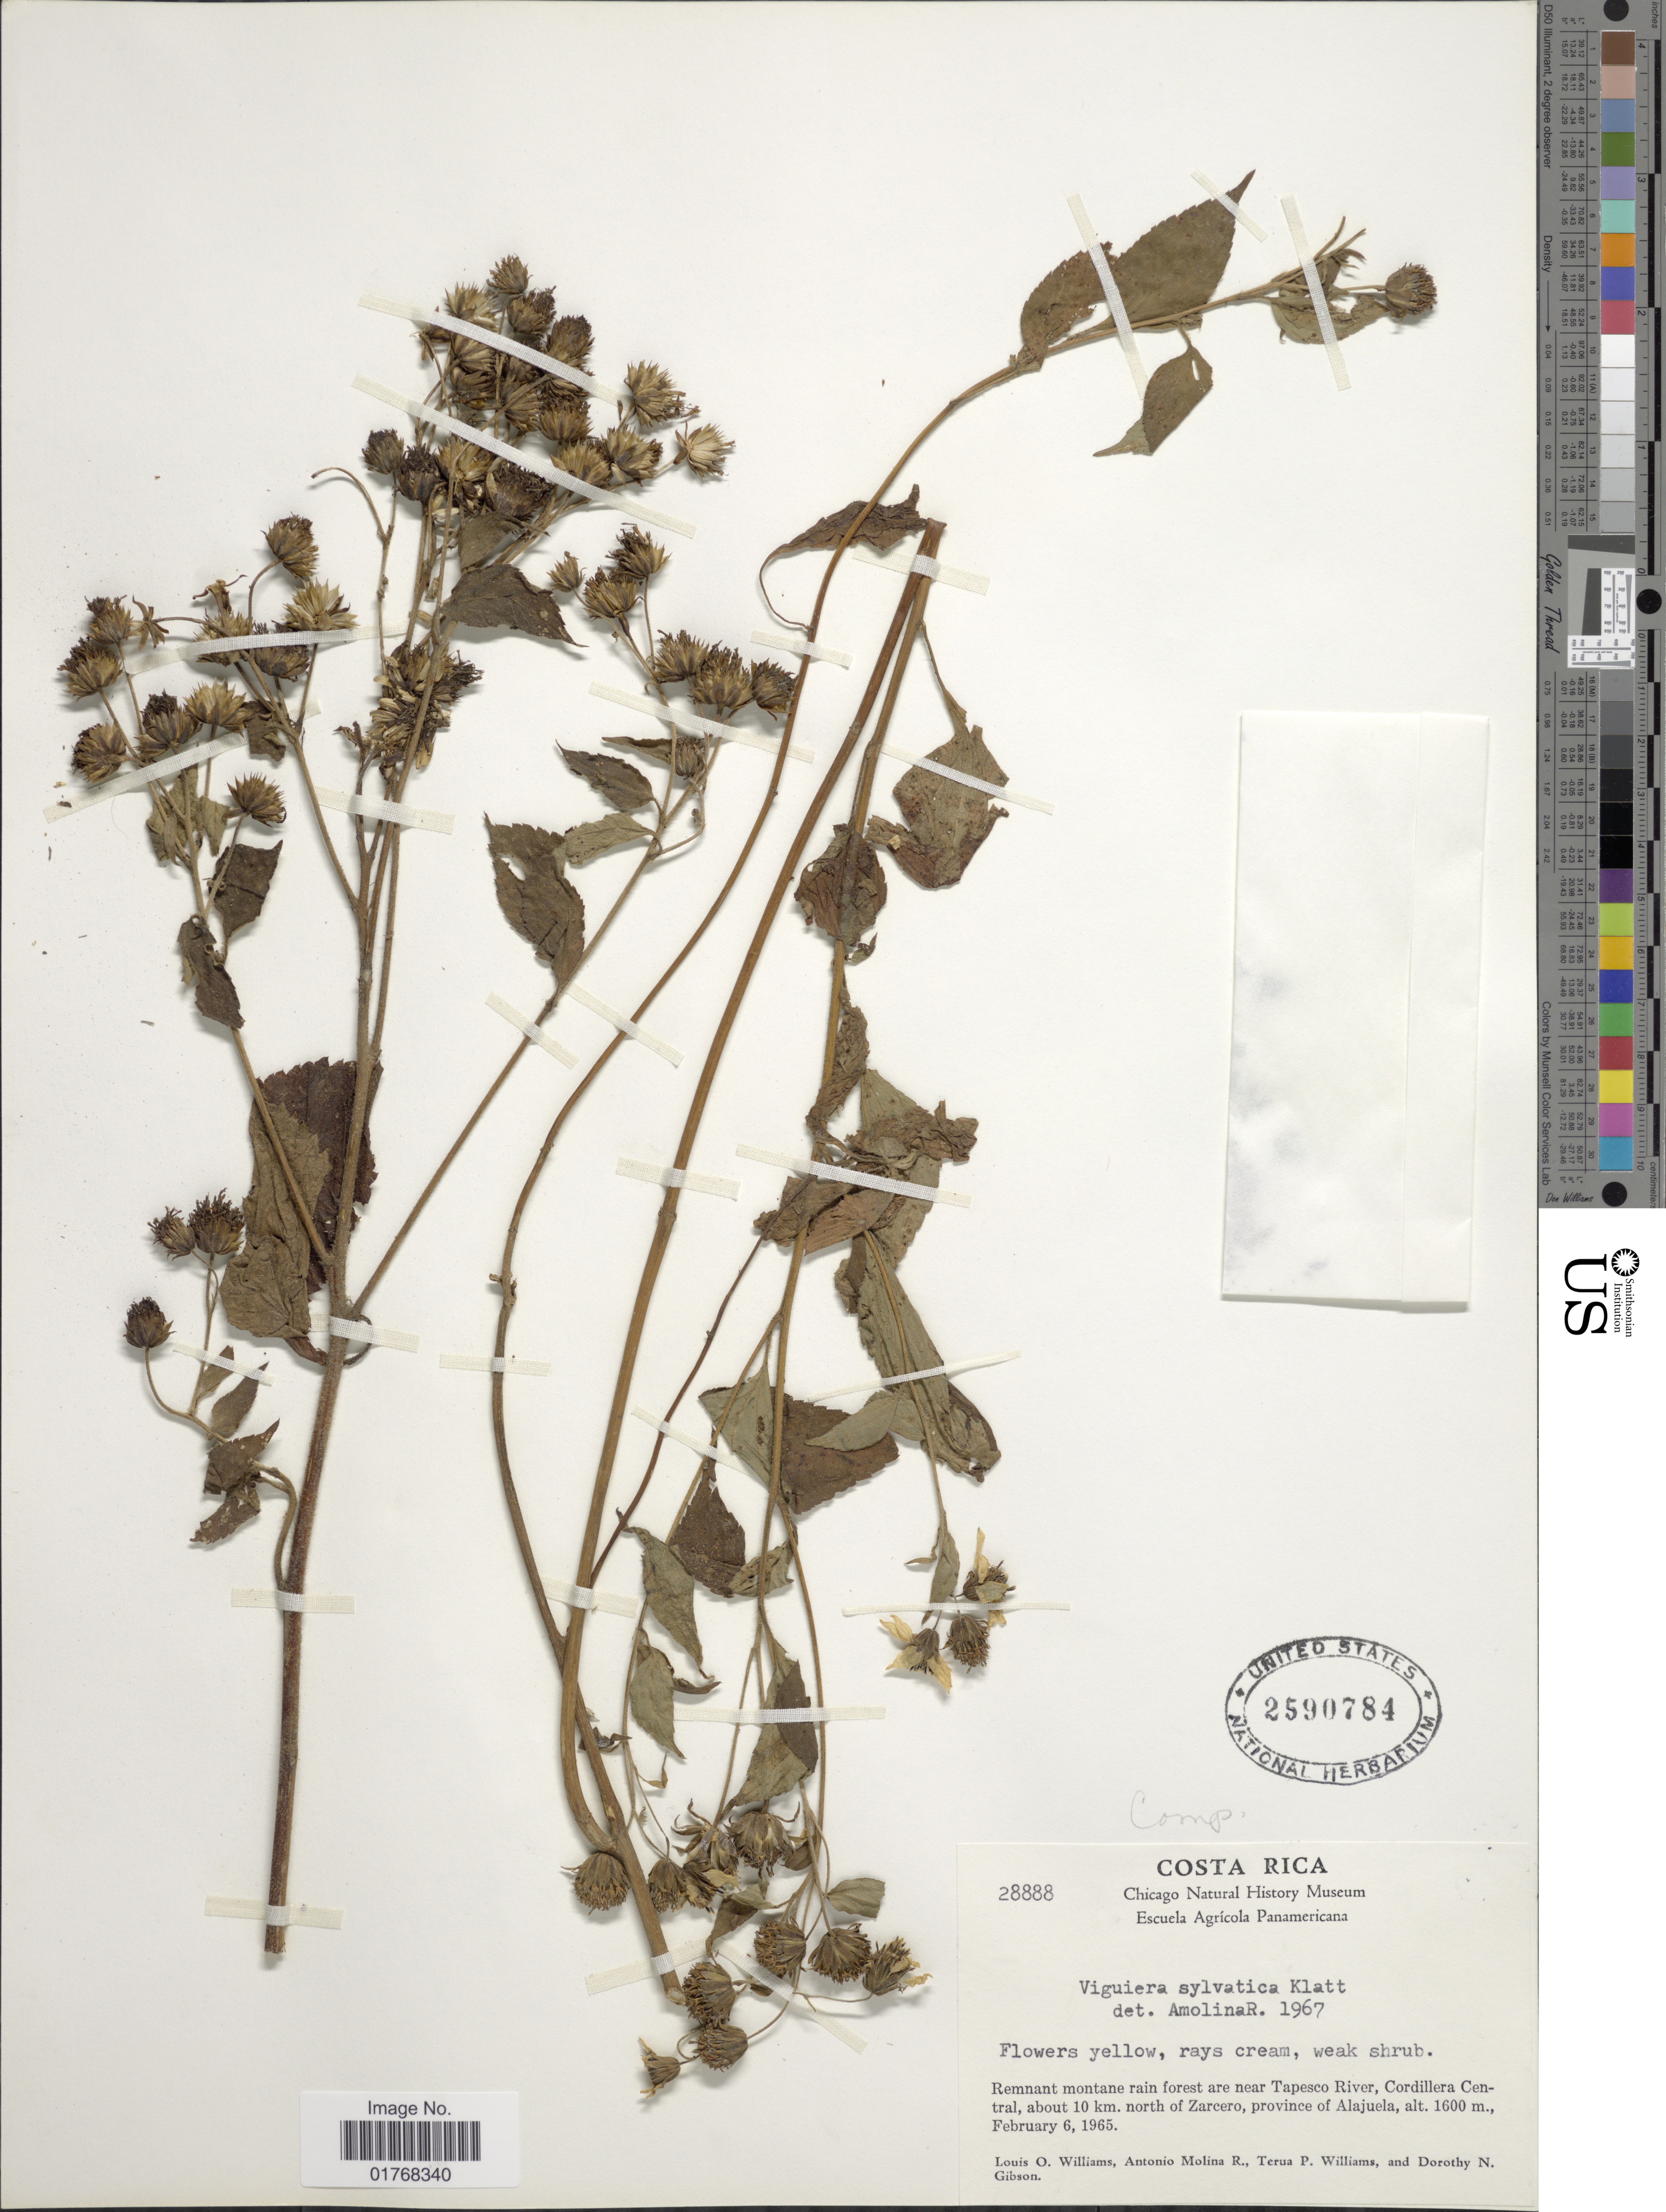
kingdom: Plantae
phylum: Tracheophyta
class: Magnoliopsida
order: Asterales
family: Asteraceae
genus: Viguiera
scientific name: Viguiera sylvatica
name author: Klatt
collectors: L. O. Williams, A. Molina R., T. P. Williams & D. N. Gibson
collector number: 28888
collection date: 1965-02-06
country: Costa Rica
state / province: Alajuela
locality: Remnant montane rain forest are near Tapesco River, Cordillera Central, about 10 km north of Zarceri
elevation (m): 1600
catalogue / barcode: US 2590784